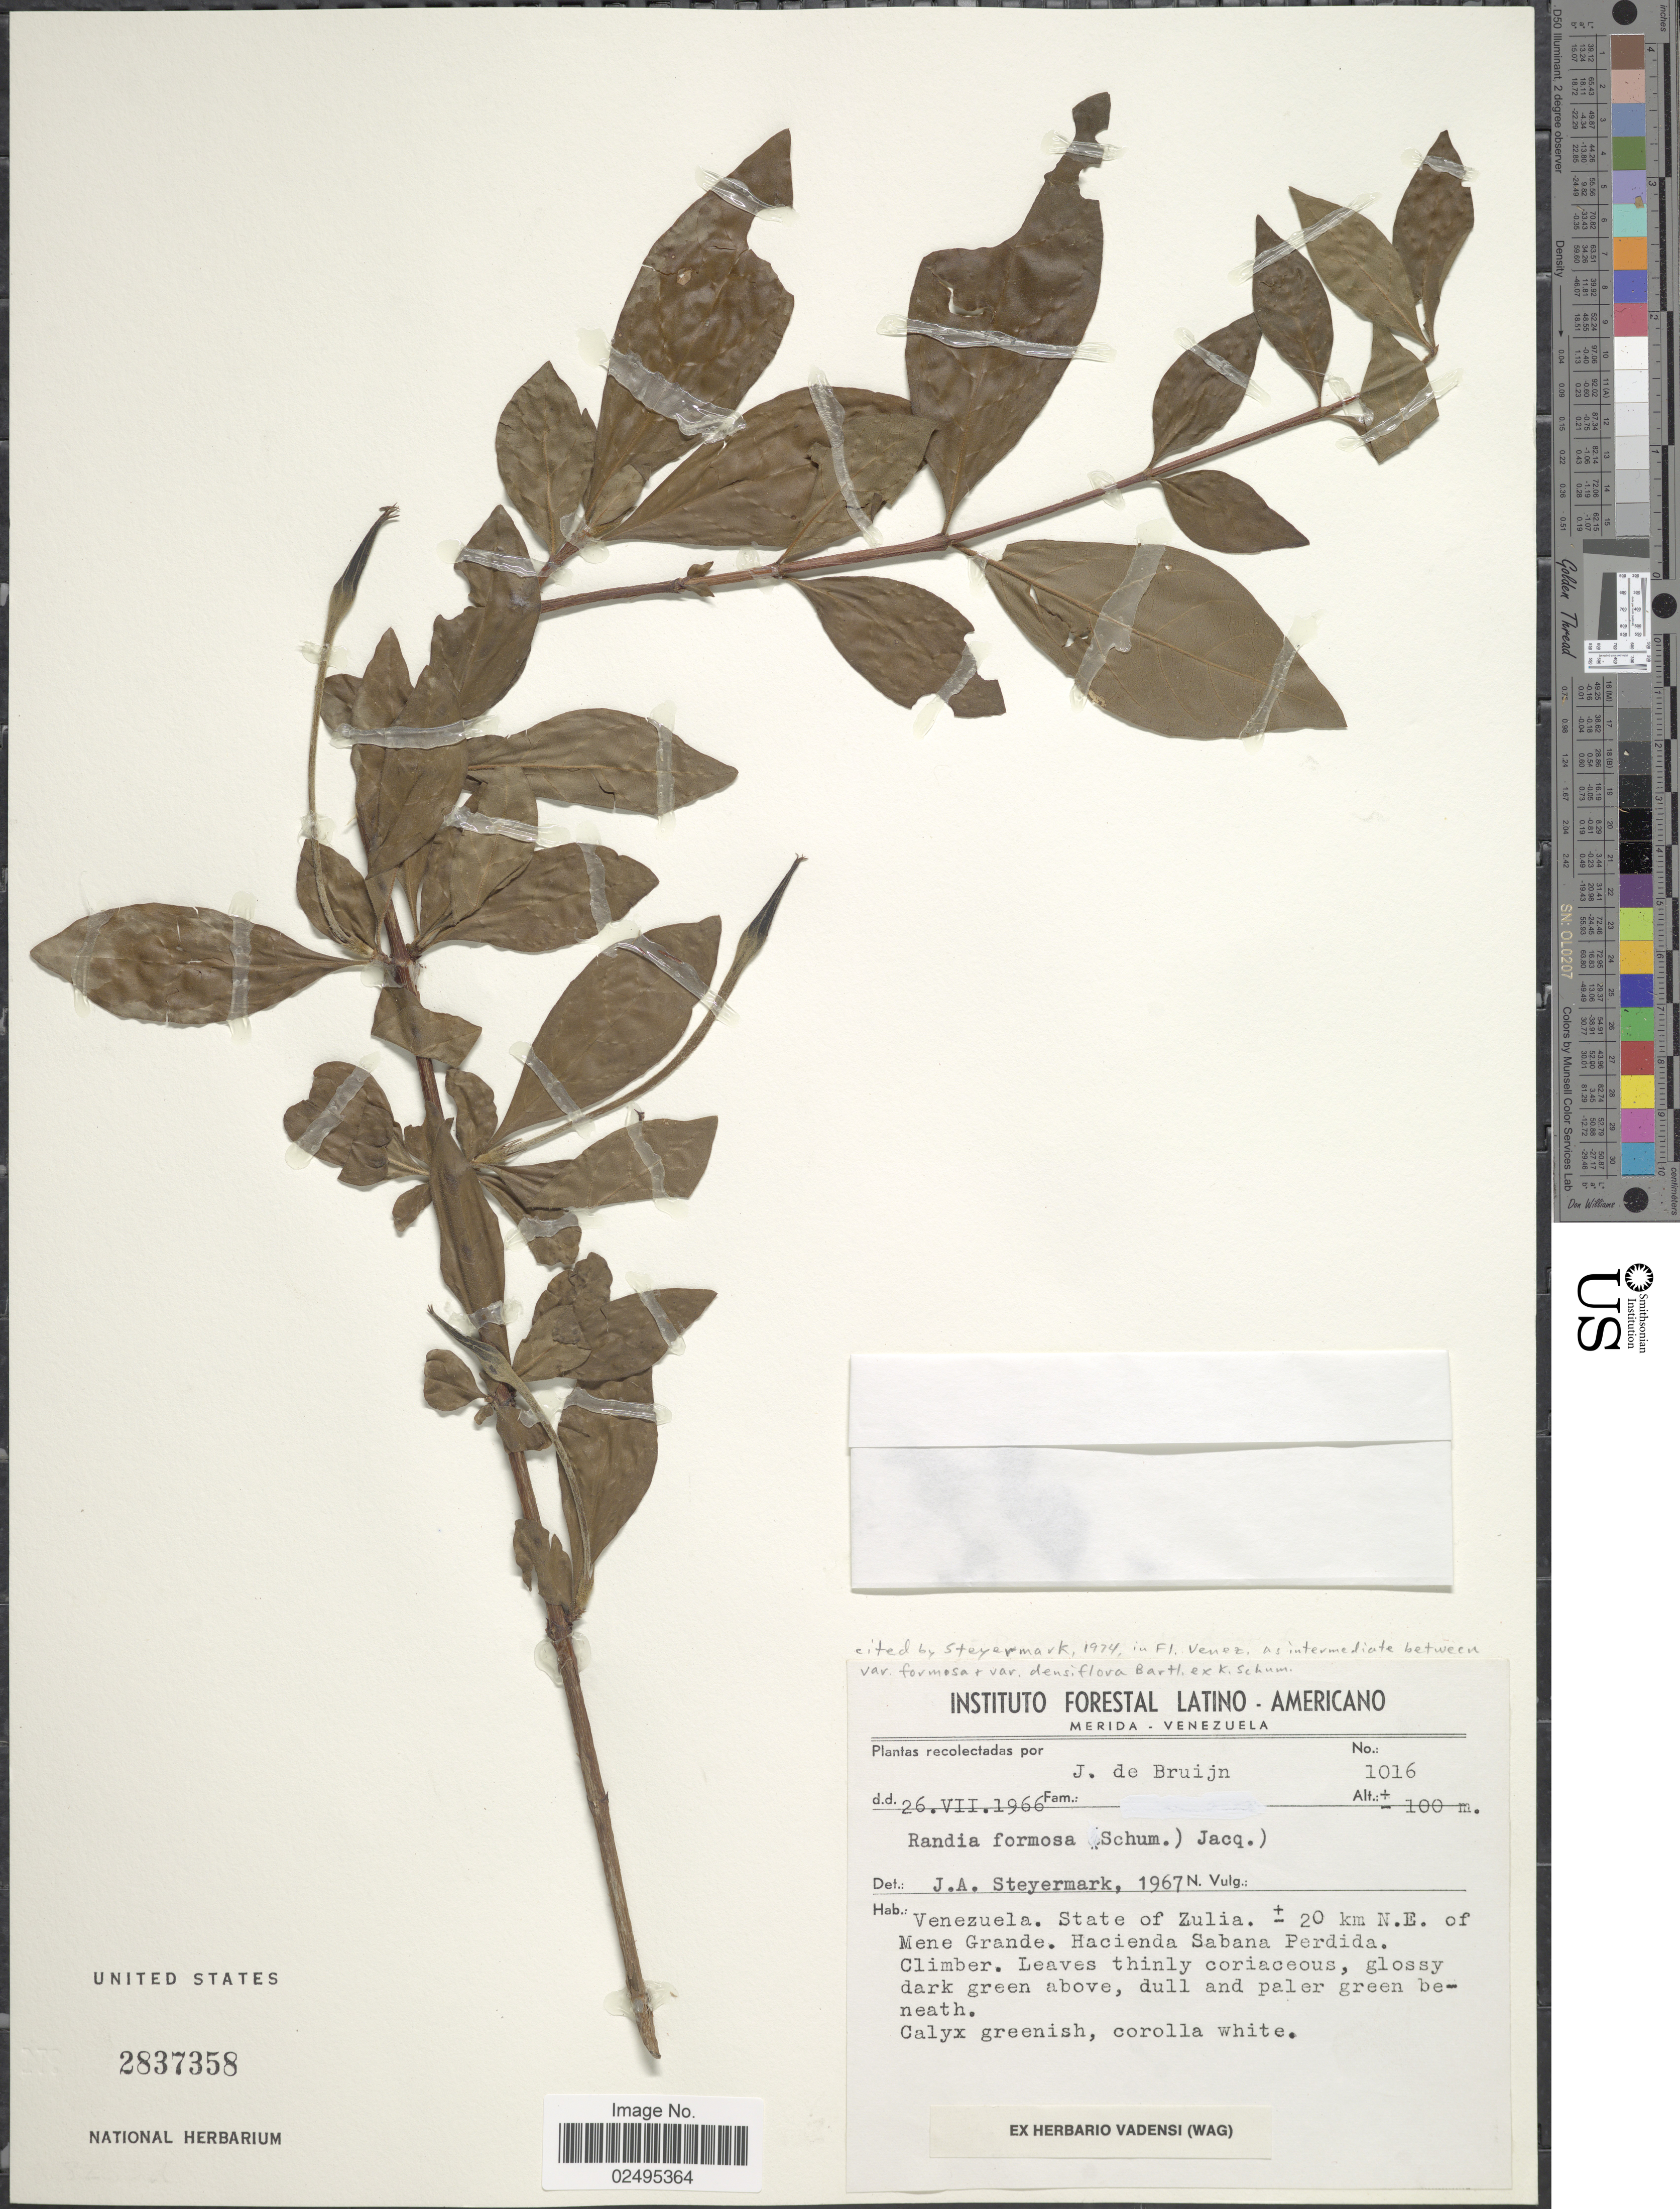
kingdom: Plantae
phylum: Tracheophyta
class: Magnoliopsida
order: Gentianales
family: Rubiaceae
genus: Rosenbergiodendron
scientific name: Rosenbergiodendron formosum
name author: (Jacq.) Fagerl.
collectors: J. Bruijn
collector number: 1016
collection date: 1966-07-26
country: Venezuela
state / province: Zulia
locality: Venezuela, State of Zulia, 20 km. N.E. of Mene Grande, Hacienda Sabana Perdida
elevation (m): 100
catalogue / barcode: US 2837358